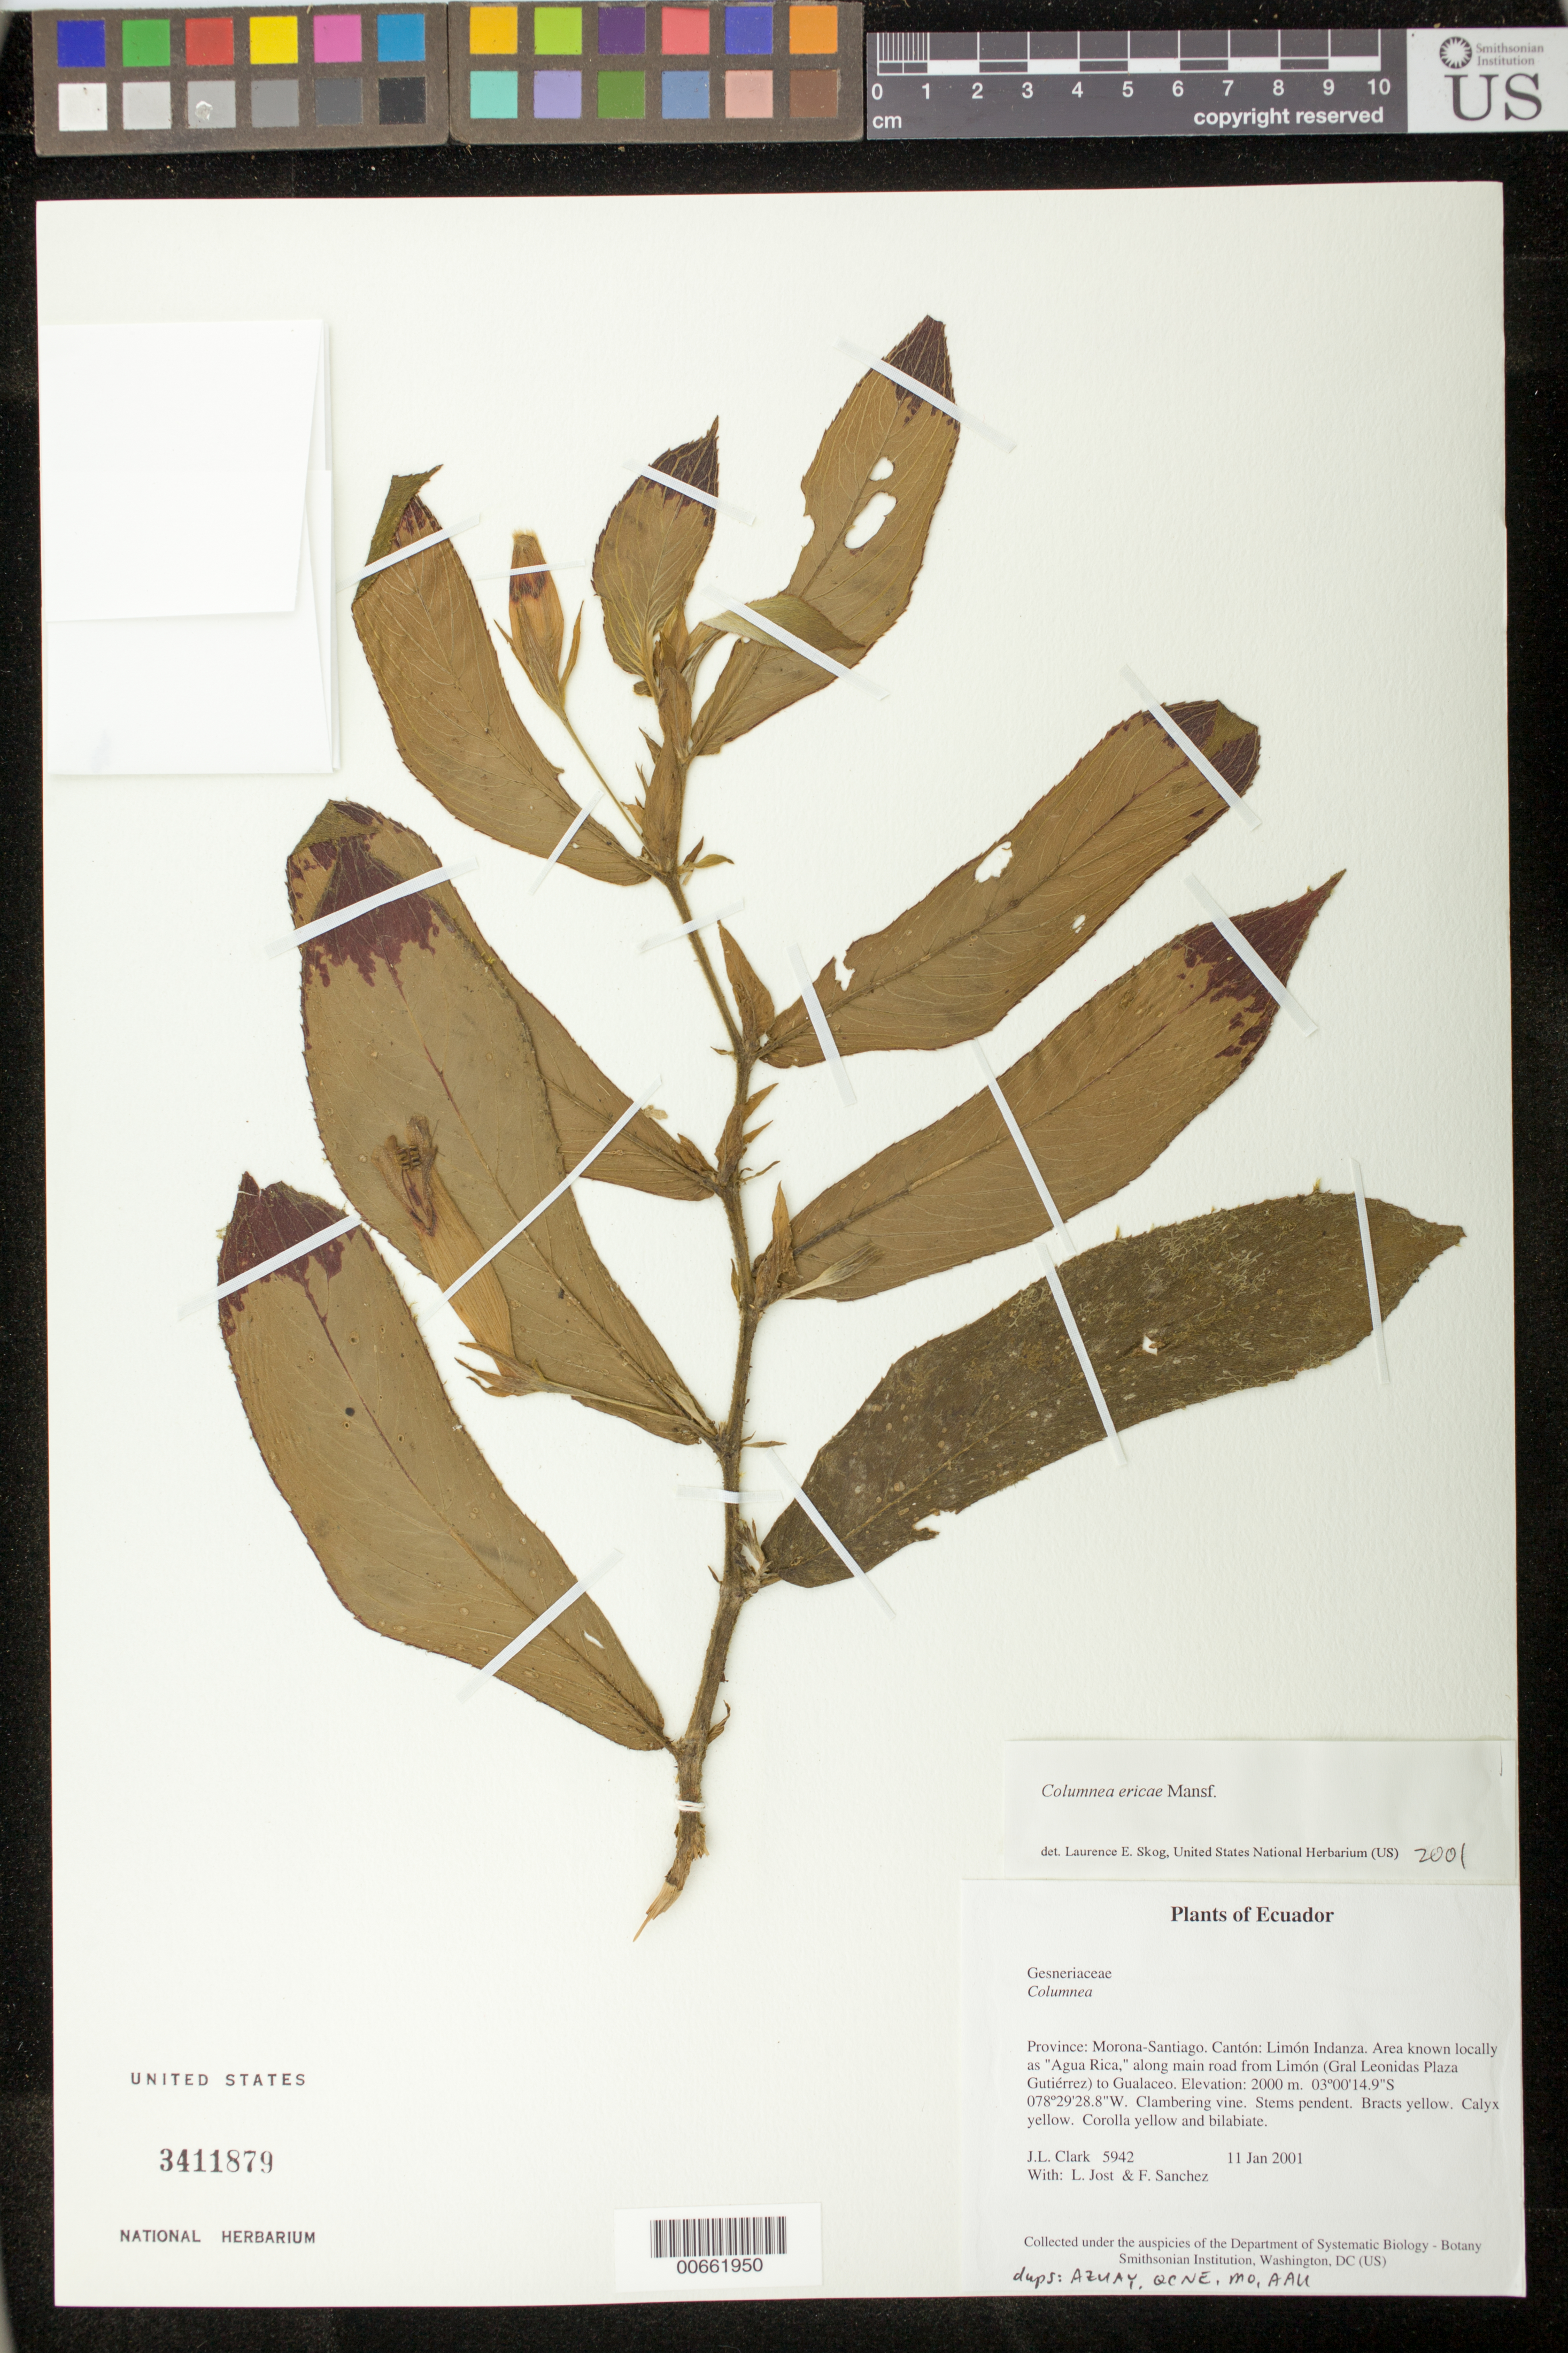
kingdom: Plantae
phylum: Tracheophyta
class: Magnoliopsida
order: Lamiales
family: Gesneriaceae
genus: Columnea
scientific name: Columnea ericae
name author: Mansf.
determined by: Skog, Laurence E.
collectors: J. L. Clark, L. Jost & F. Sanchez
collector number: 5942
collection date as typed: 11 Jan 2001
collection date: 2001-01-11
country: Ecuador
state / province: Morona-Santiago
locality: Cantón: Limón Indanza. Area known locally as "Agua Rica," along main road from Limón (Gral Leonidas Plaza Gutiérrez) to Gualaceo.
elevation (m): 2000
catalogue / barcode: US 3411879